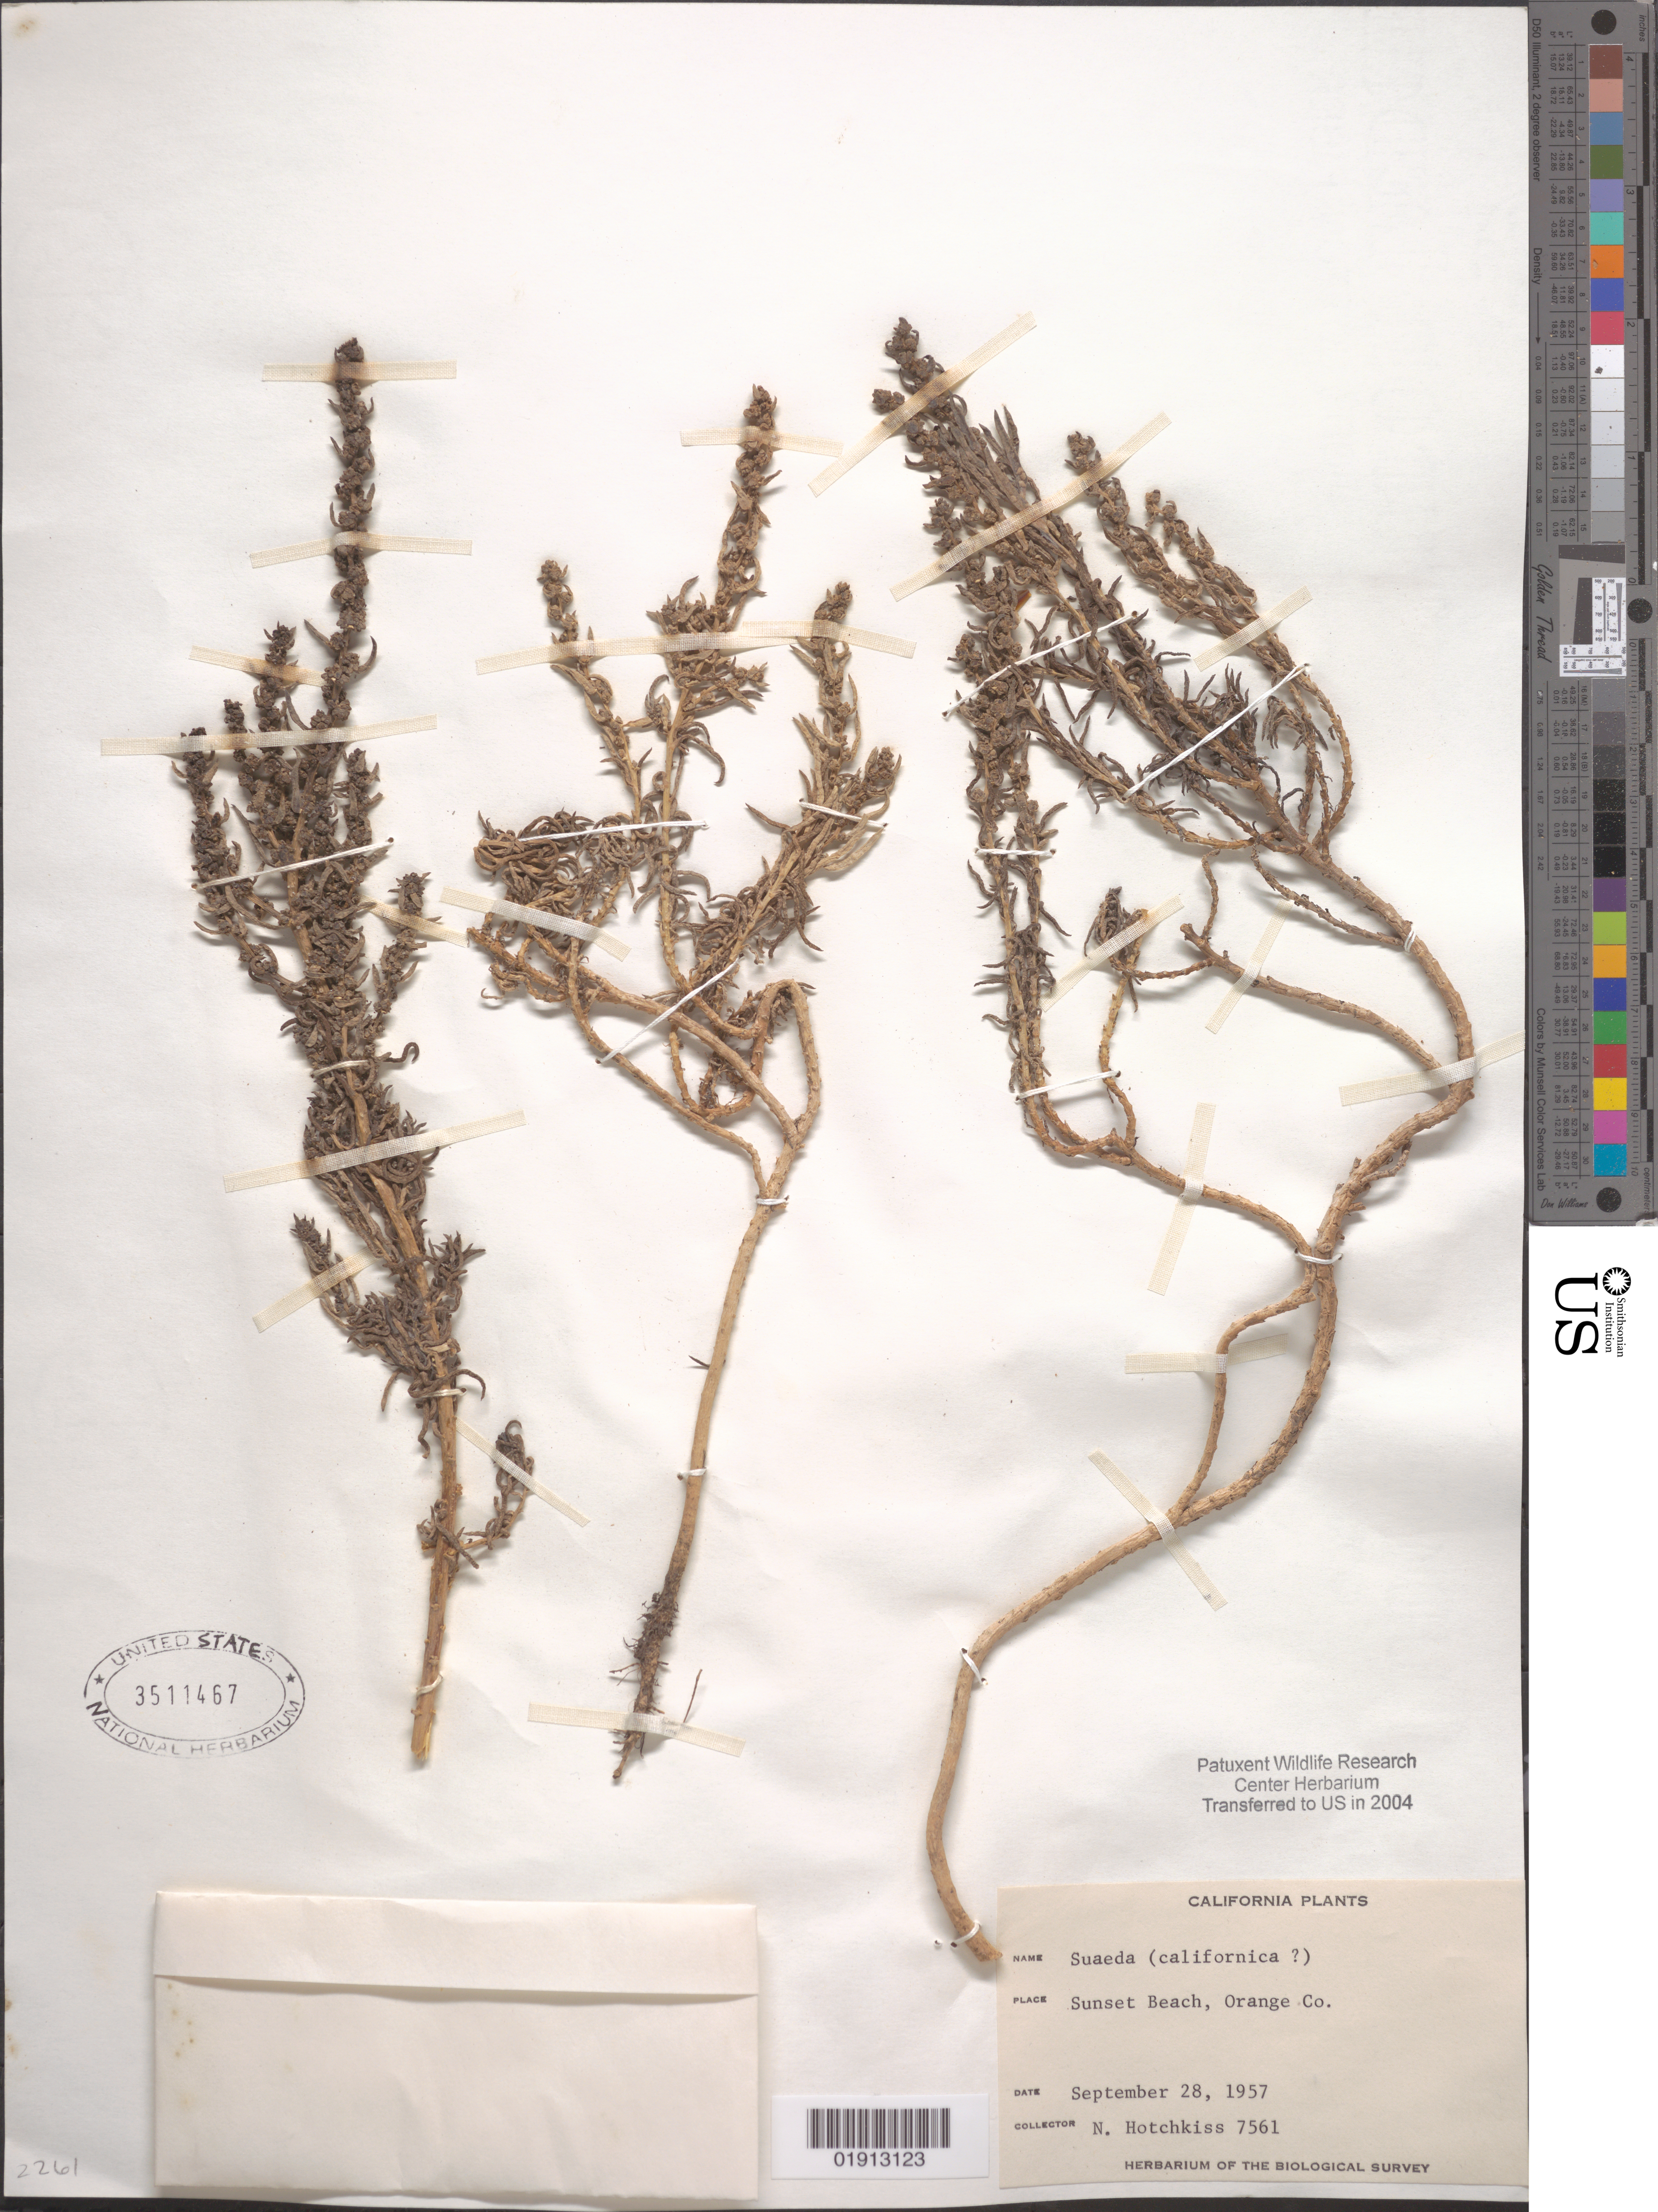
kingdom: Plantae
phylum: Tracheophyta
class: Magnoliopsida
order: Caryophyllales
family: Amaranthaceae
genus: Suaeda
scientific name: Suaeda californica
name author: S. Watson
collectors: N. Hotchkiss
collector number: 7561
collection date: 1957-09-28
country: United States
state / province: California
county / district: Orange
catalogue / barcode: US 3511467